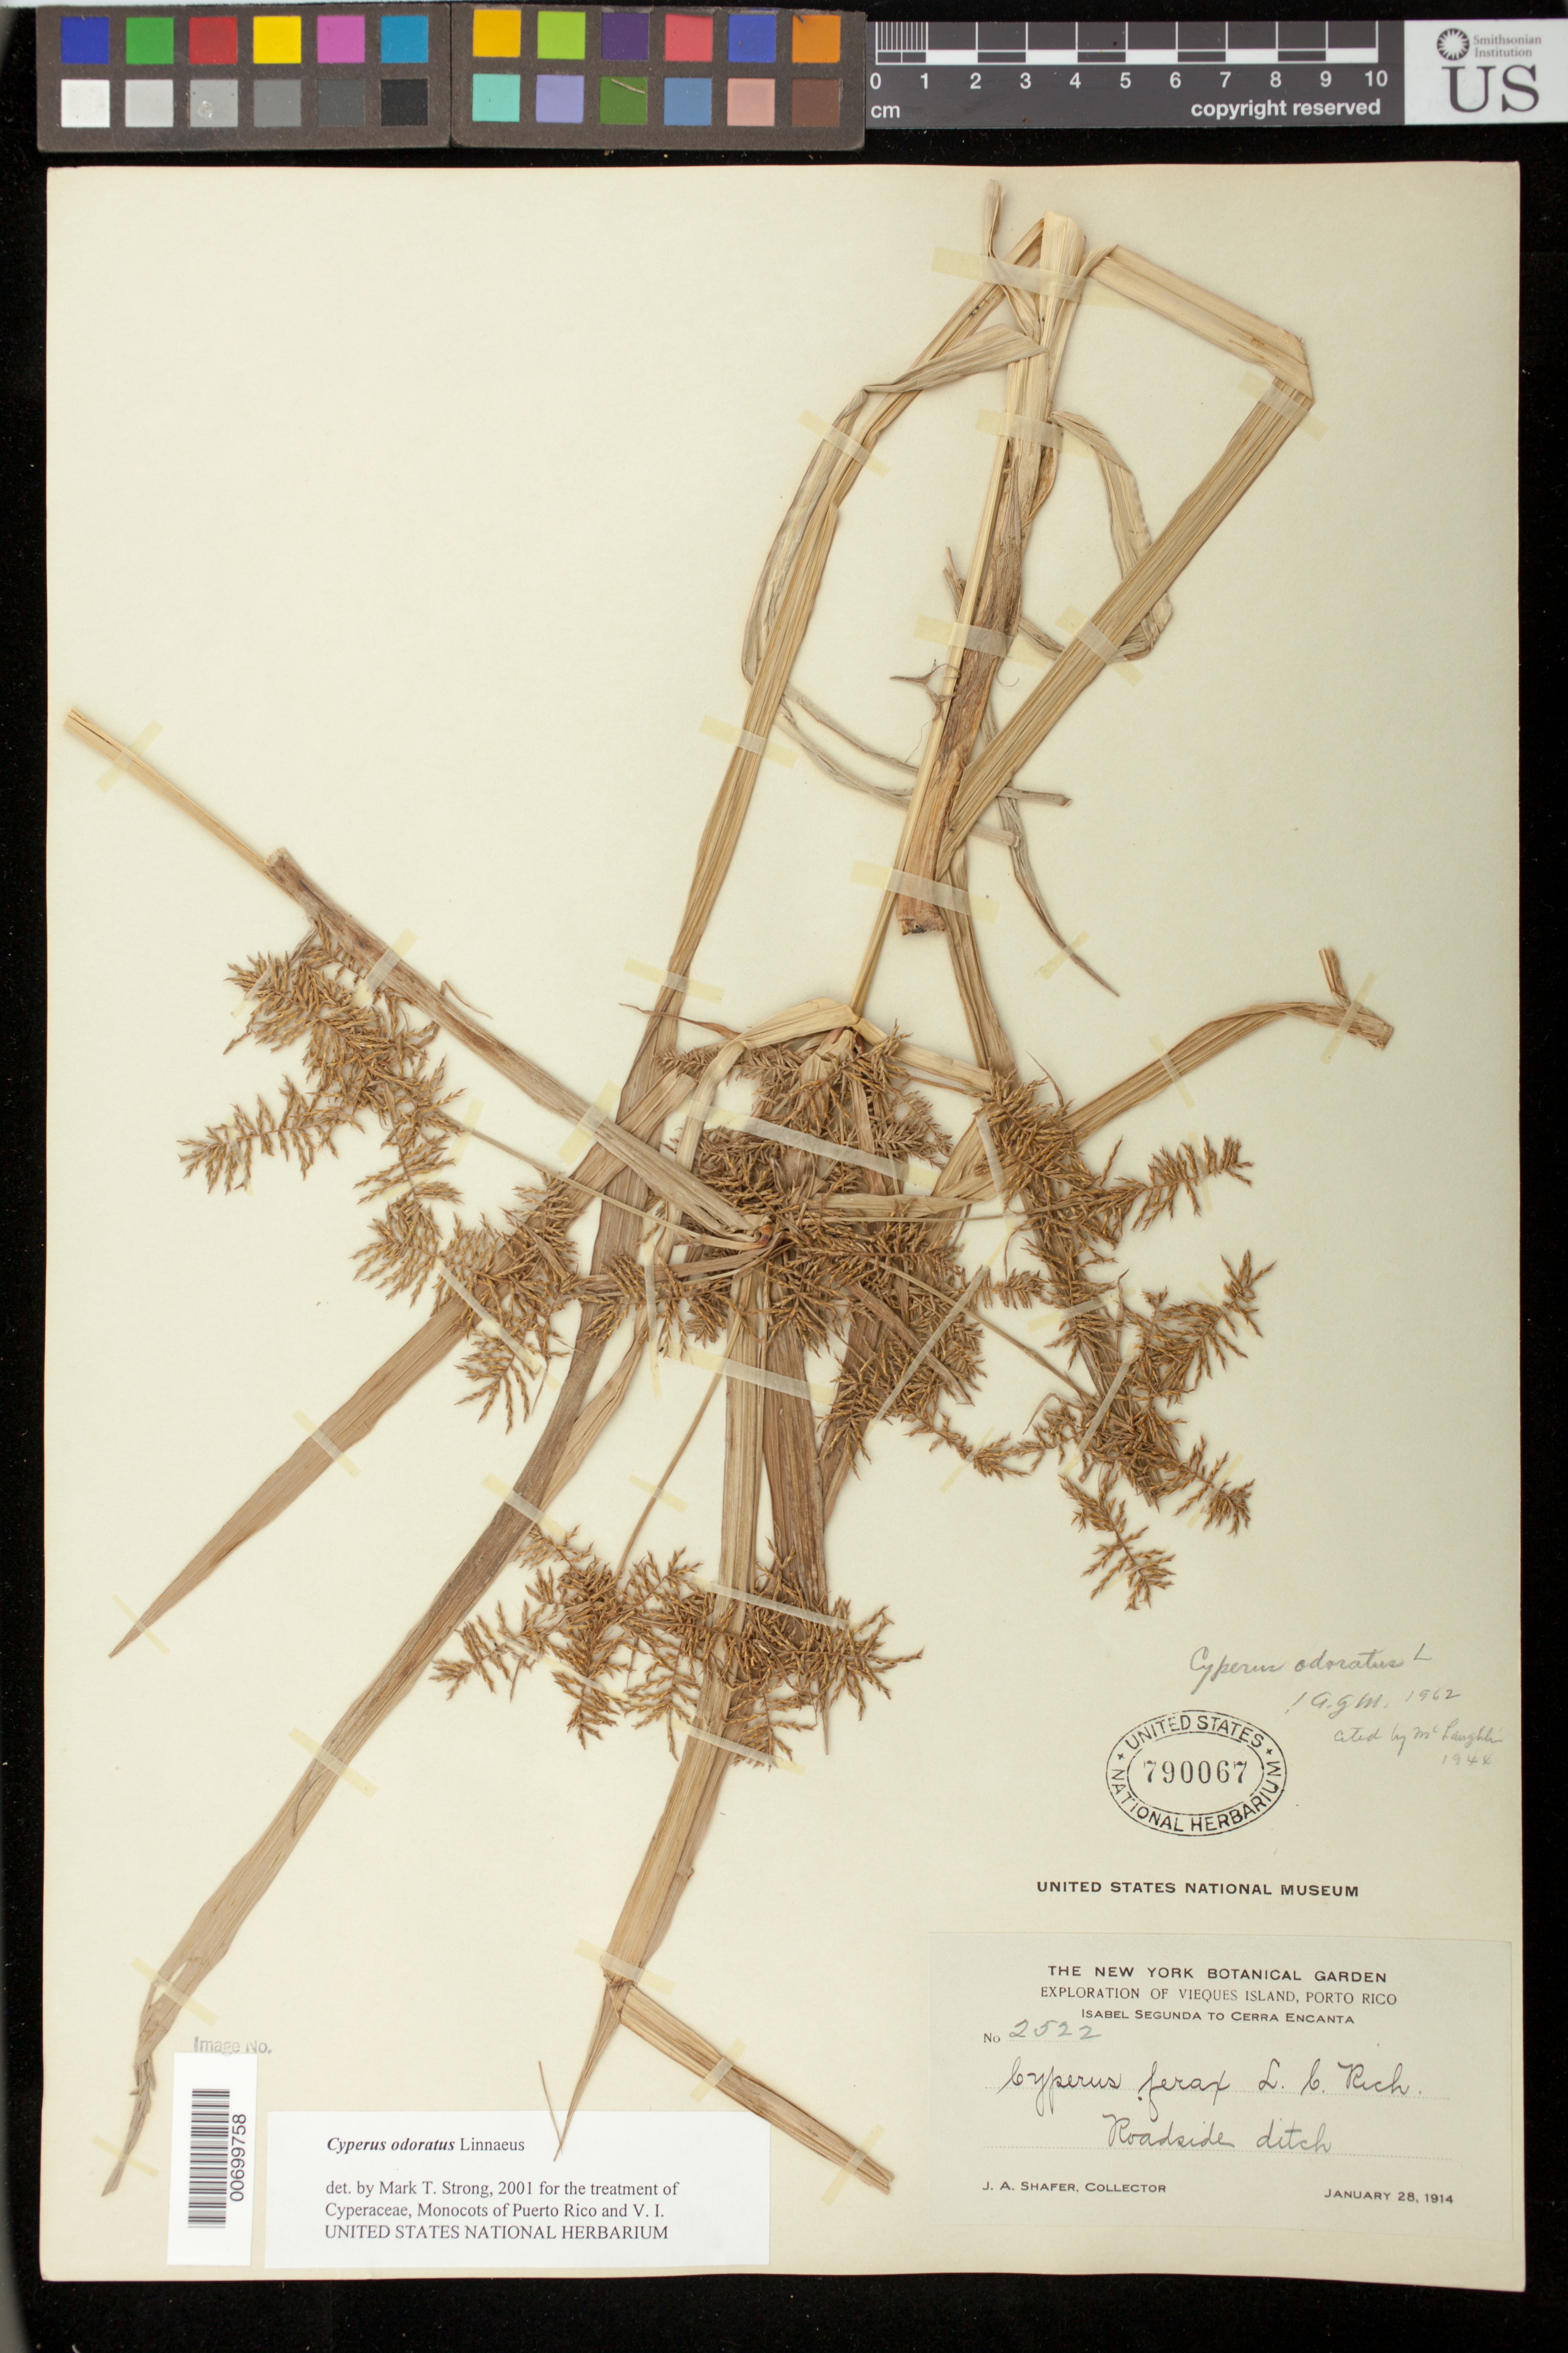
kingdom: Plantae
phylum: Tracheophyta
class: Liliopsida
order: Poales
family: Cyperaceae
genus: Cyperus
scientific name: Cyperus odoratus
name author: L.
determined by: Strong, M. T., (US), Smithsonian Institution - National Museum of Natural History (UNITED STATES)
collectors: J. A. Shafer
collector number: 2522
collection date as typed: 28 Jan 1914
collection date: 1914-01-28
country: Puerto Rico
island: Vieques I.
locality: Vieques Island: Isabel Segunda to Cerra Encanta.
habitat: Roadside ditch.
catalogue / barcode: US 790067